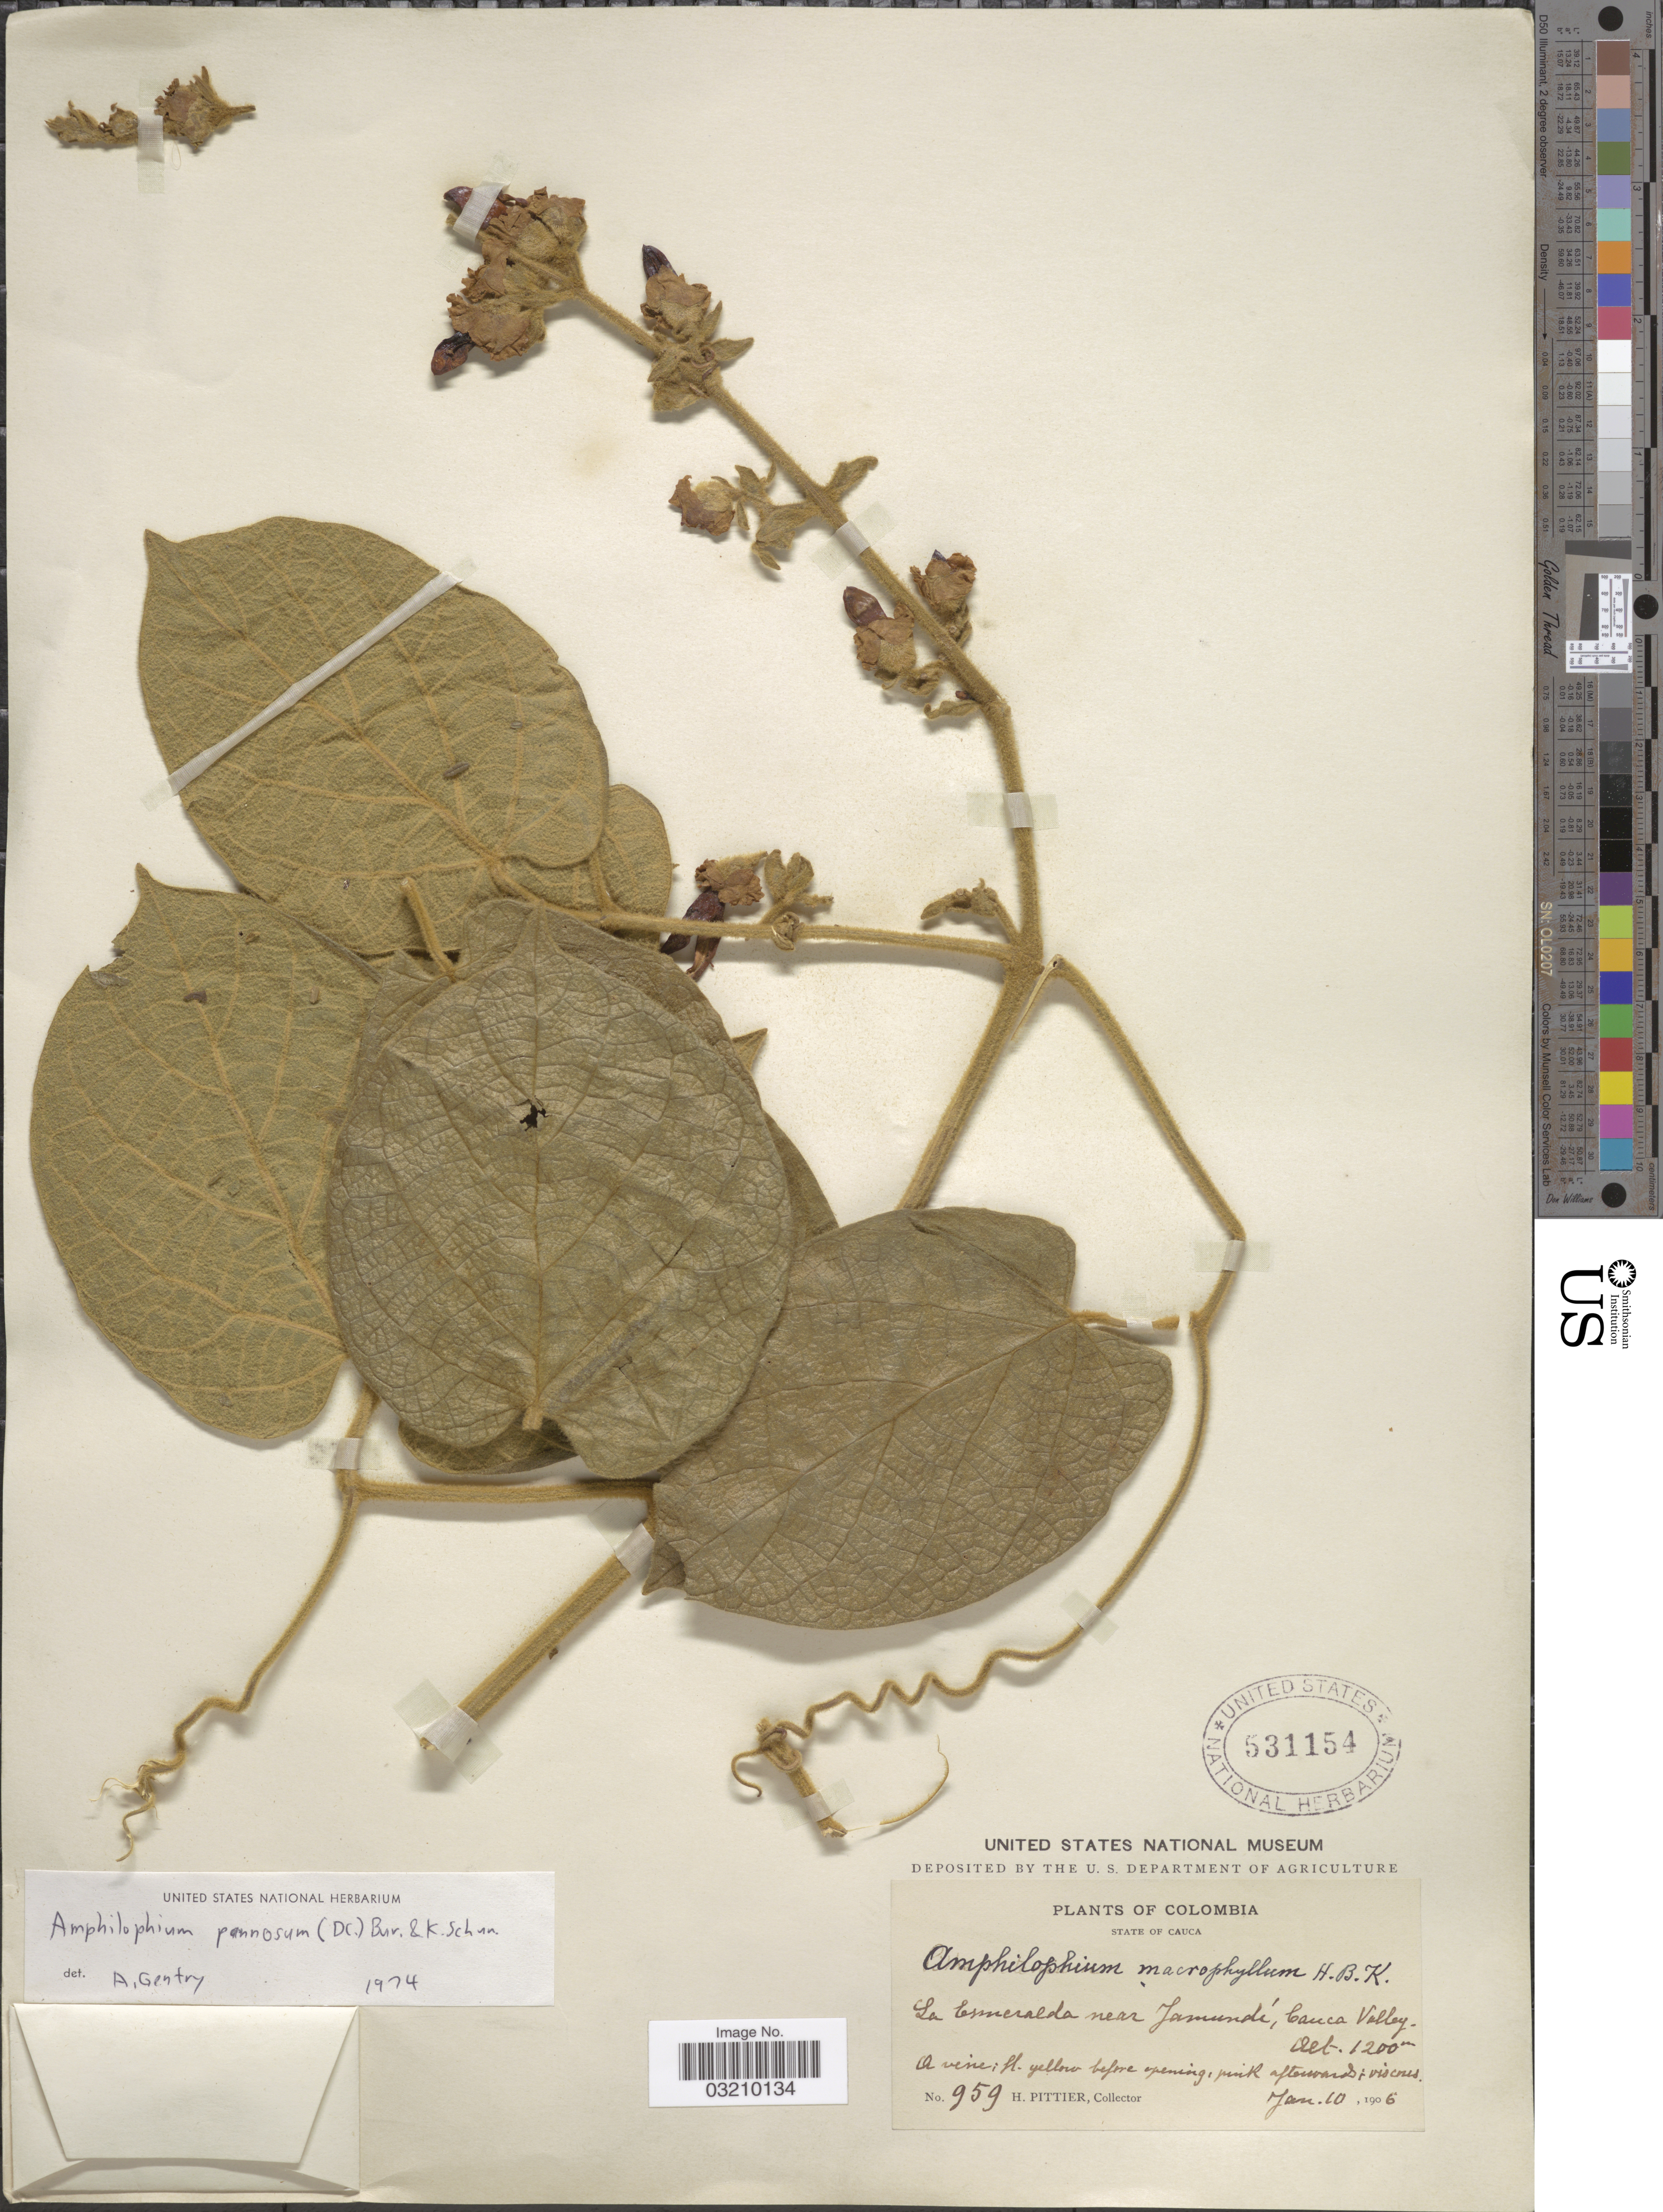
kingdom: Plantae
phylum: Tracheophyta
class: Magnoliopsida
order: Lamiales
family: Bignoniaceae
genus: Amphilophium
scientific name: Amphilophium pannosum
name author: (DC.) Bureau & K. Schum.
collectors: H. F. Pittier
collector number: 959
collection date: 1906-01-10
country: Colombia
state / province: Cauca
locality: La Esmeralda near Jamundi, Cauca Valley.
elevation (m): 1200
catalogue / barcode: US 531154